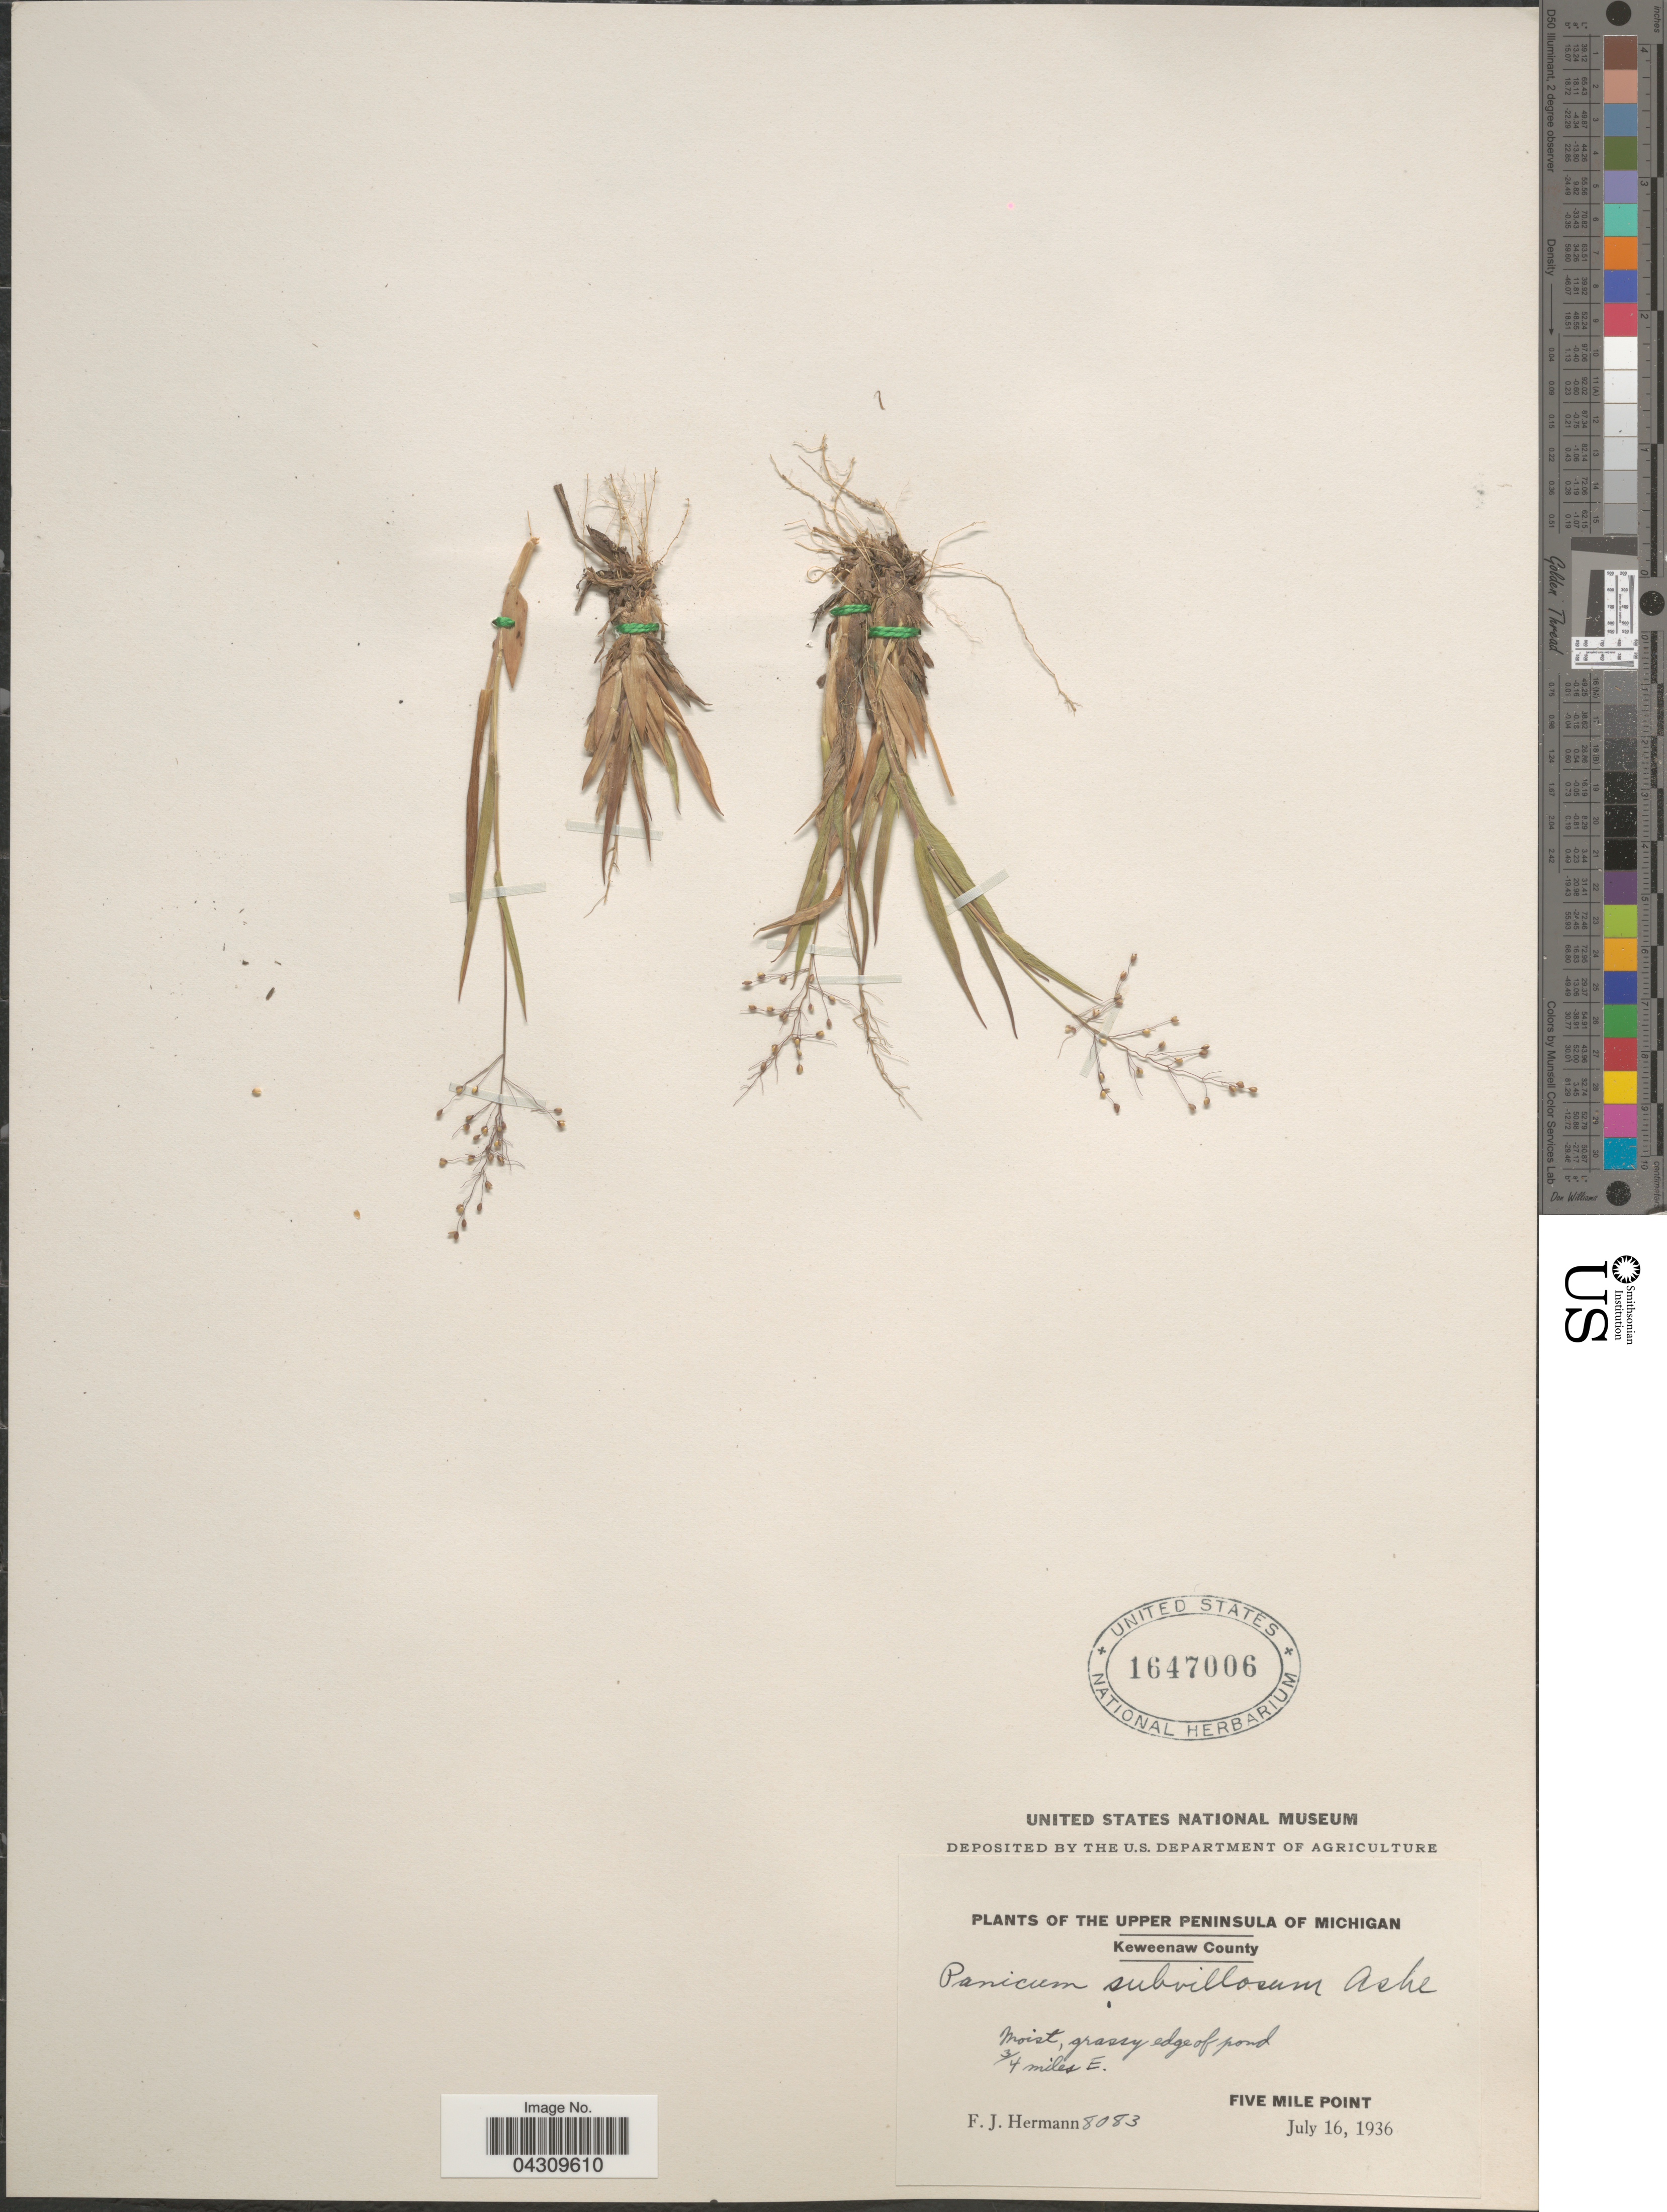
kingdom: Plantae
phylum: Tracheophyta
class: Liliopsida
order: Poales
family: Poaceae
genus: Dichanthelium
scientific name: Dichanthelium acuminatum var. acuminatum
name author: (Sw.) Gould & C.A. Clark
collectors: F. J. Hermann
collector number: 8083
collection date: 1936-07-16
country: United States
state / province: Michigan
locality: The Upper Peninsula Of Michigan. Keweenaw County. Moist, grassy edge of pond 3/4 miles E. Five Mile Point.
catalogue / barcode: US 1647006